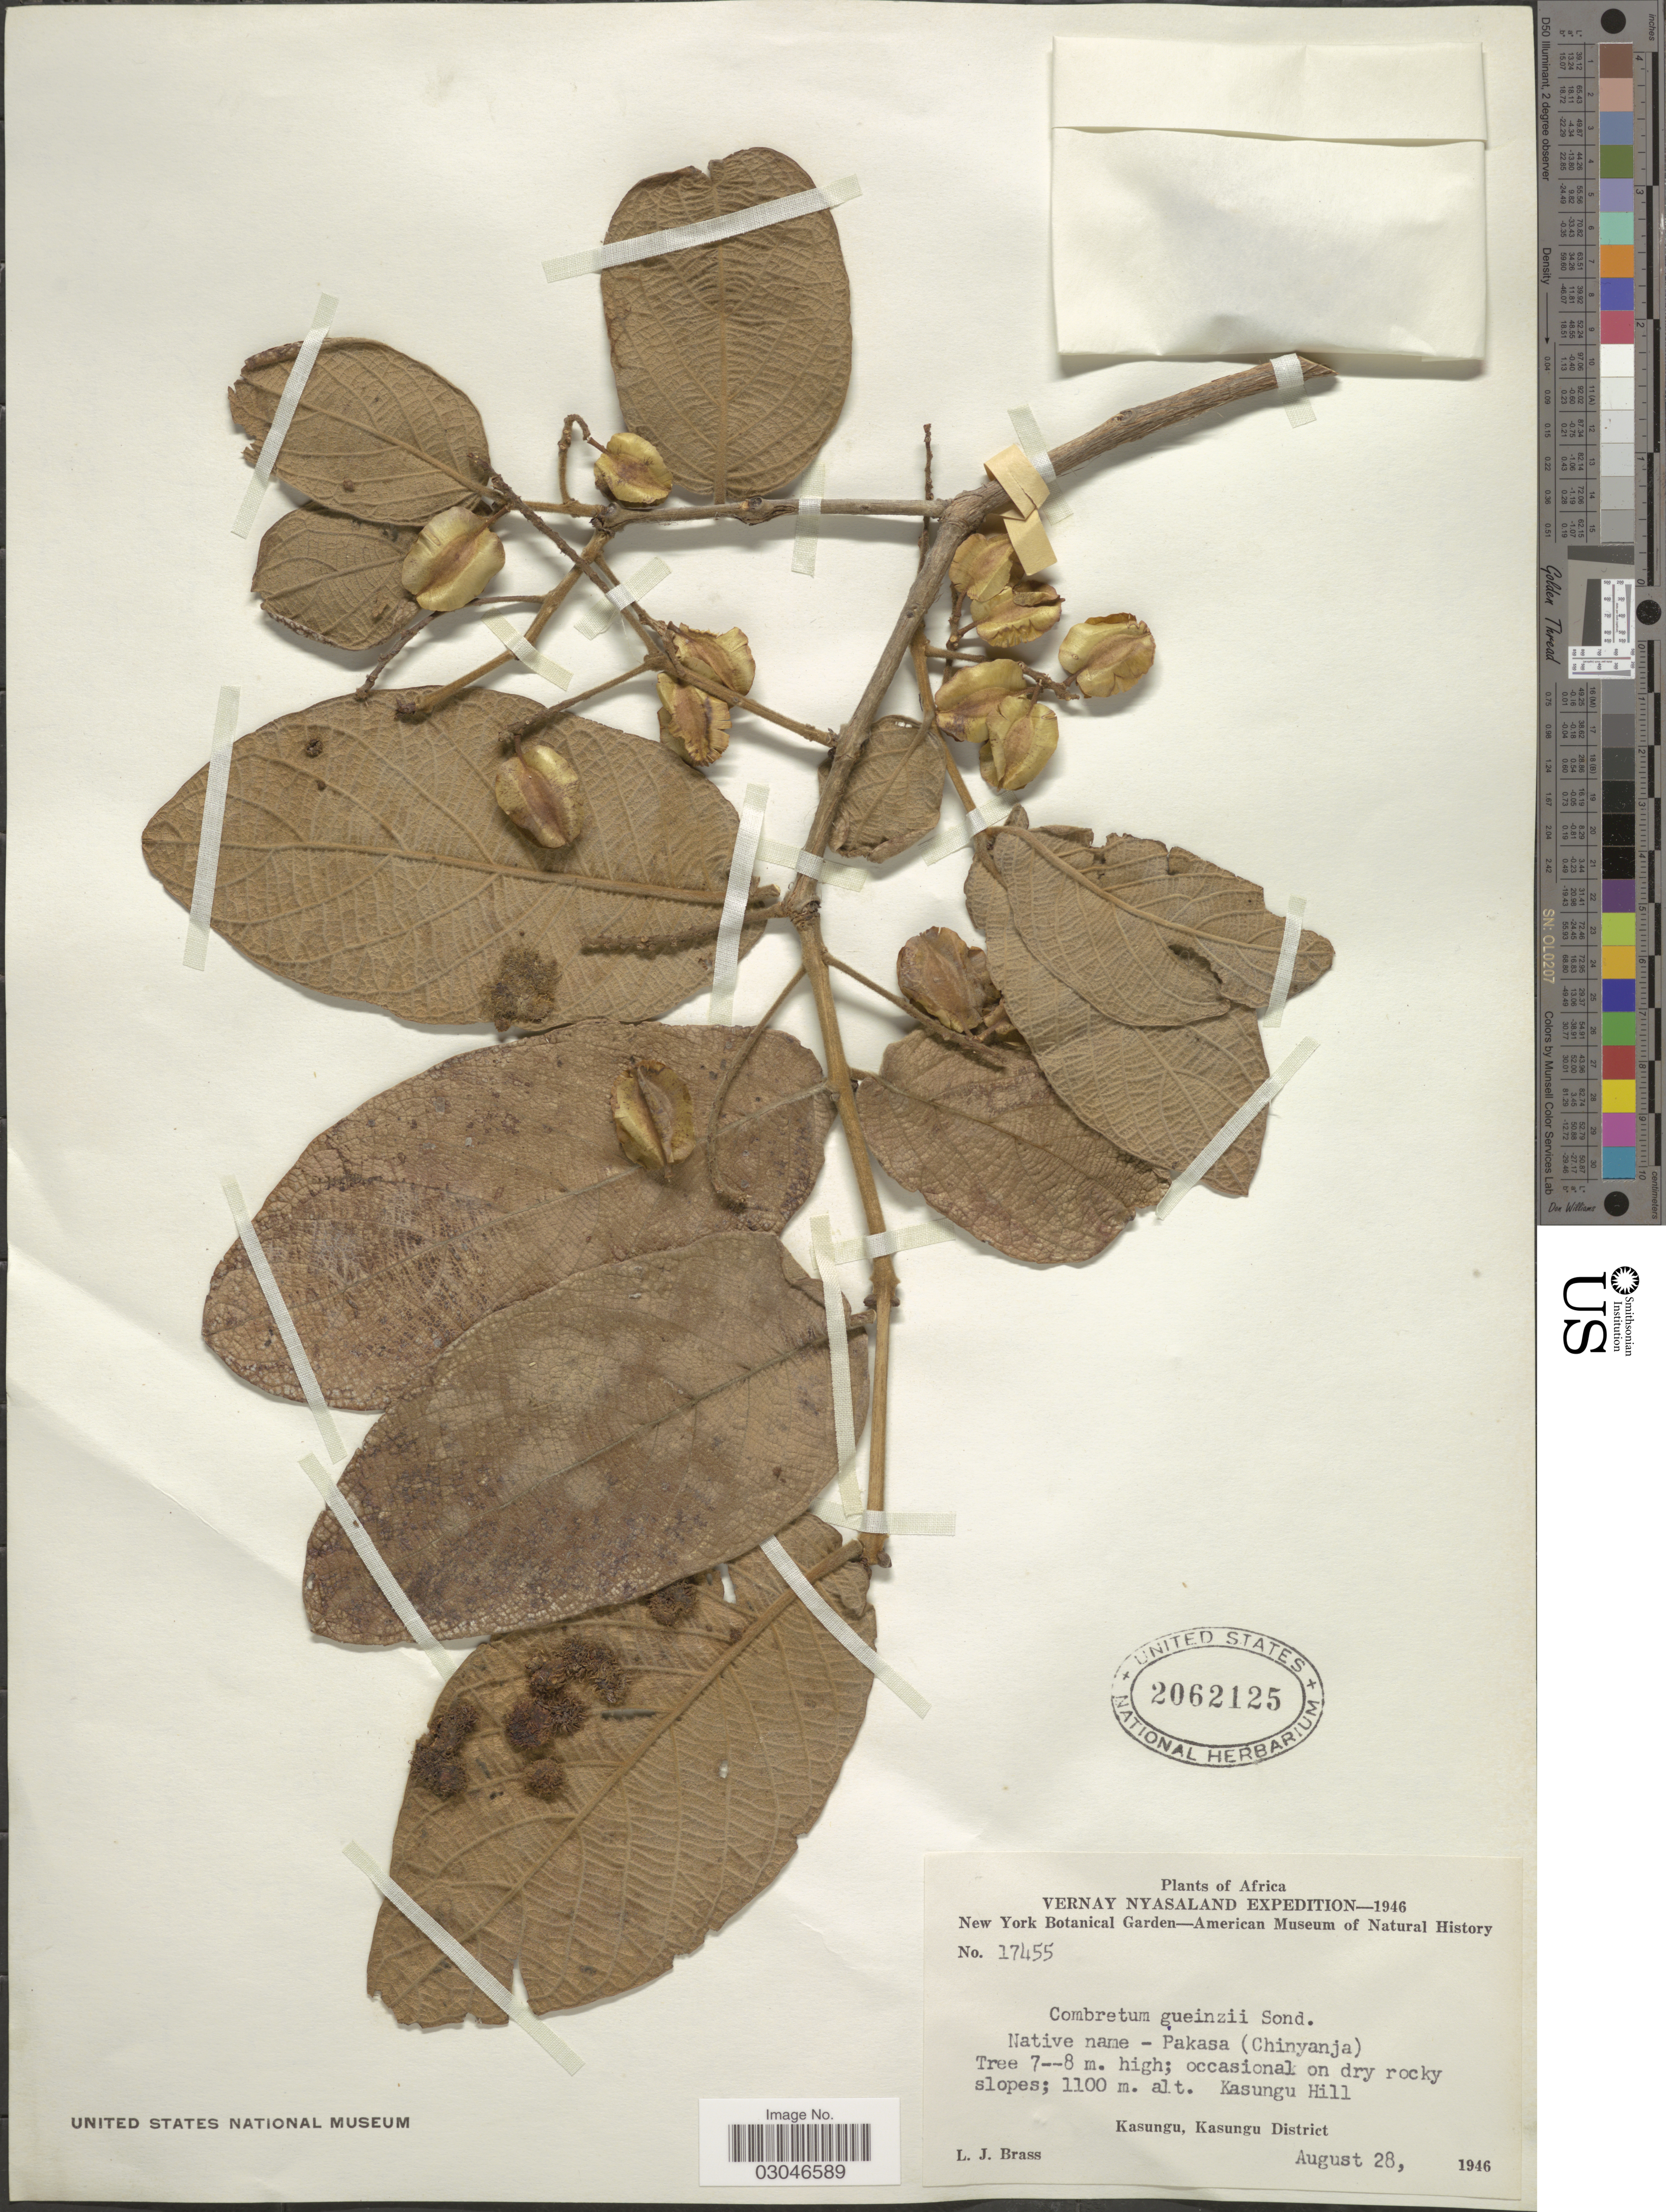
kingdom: Plantae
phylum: Tracheophyta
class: Magnoliopsida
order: Myrtales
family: Combretaceae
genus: Combretum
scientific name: Combretum gueinzii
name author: Sond.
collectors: L. J. Brass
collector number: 17455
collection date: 1946-08-28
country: Malawi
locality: Vernay Nyasaland. Kasungu, Kasungu District. Kasungu Hill.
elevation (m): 1100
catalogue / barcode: US 2062125